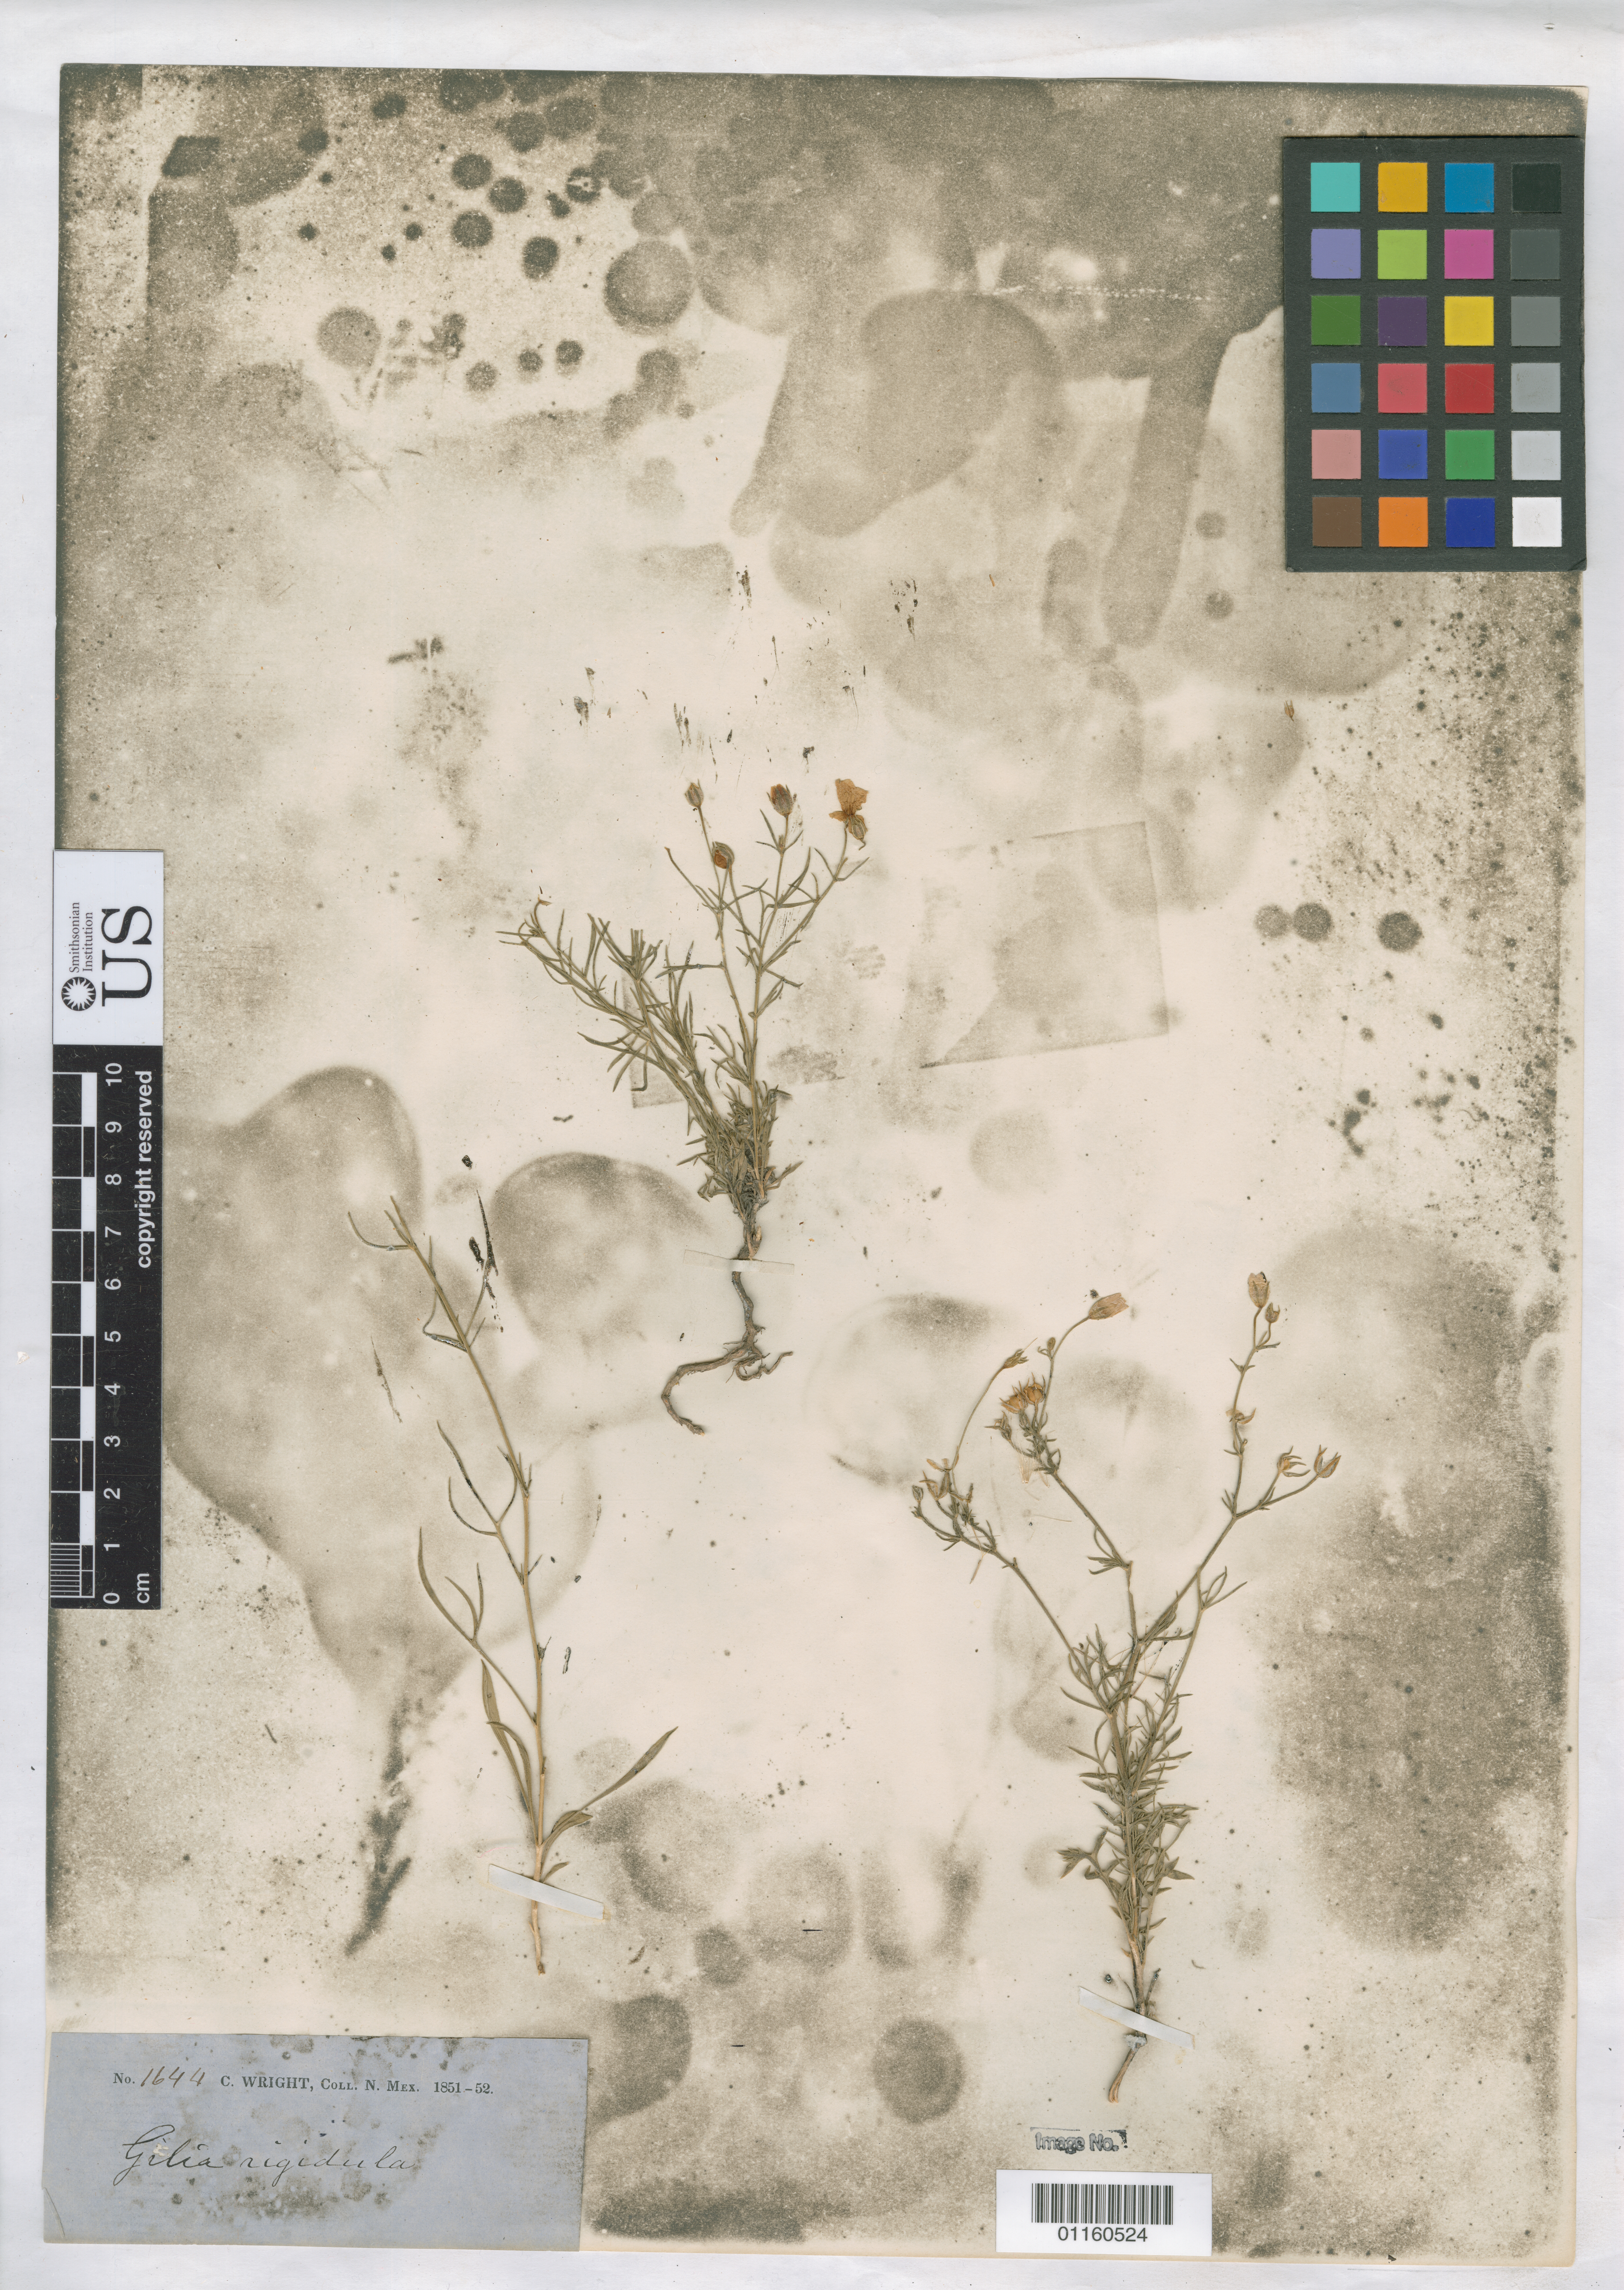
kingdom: Plantae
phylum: Tracheophyta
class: Magnoliopsida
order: Ericales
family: Polemoniaceae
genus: Giliastrum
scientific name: Giliastrum acerosum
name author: (A. Gray) Rydb.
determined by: Strong, Mark T., (BOT), Smithsonian Institution - National Museum of Natural History (UNITED STATES)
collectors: C. Wright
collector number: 1644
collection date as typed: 1851 to -- --- 1852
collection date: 1851/1852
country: United States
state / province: New Mexico